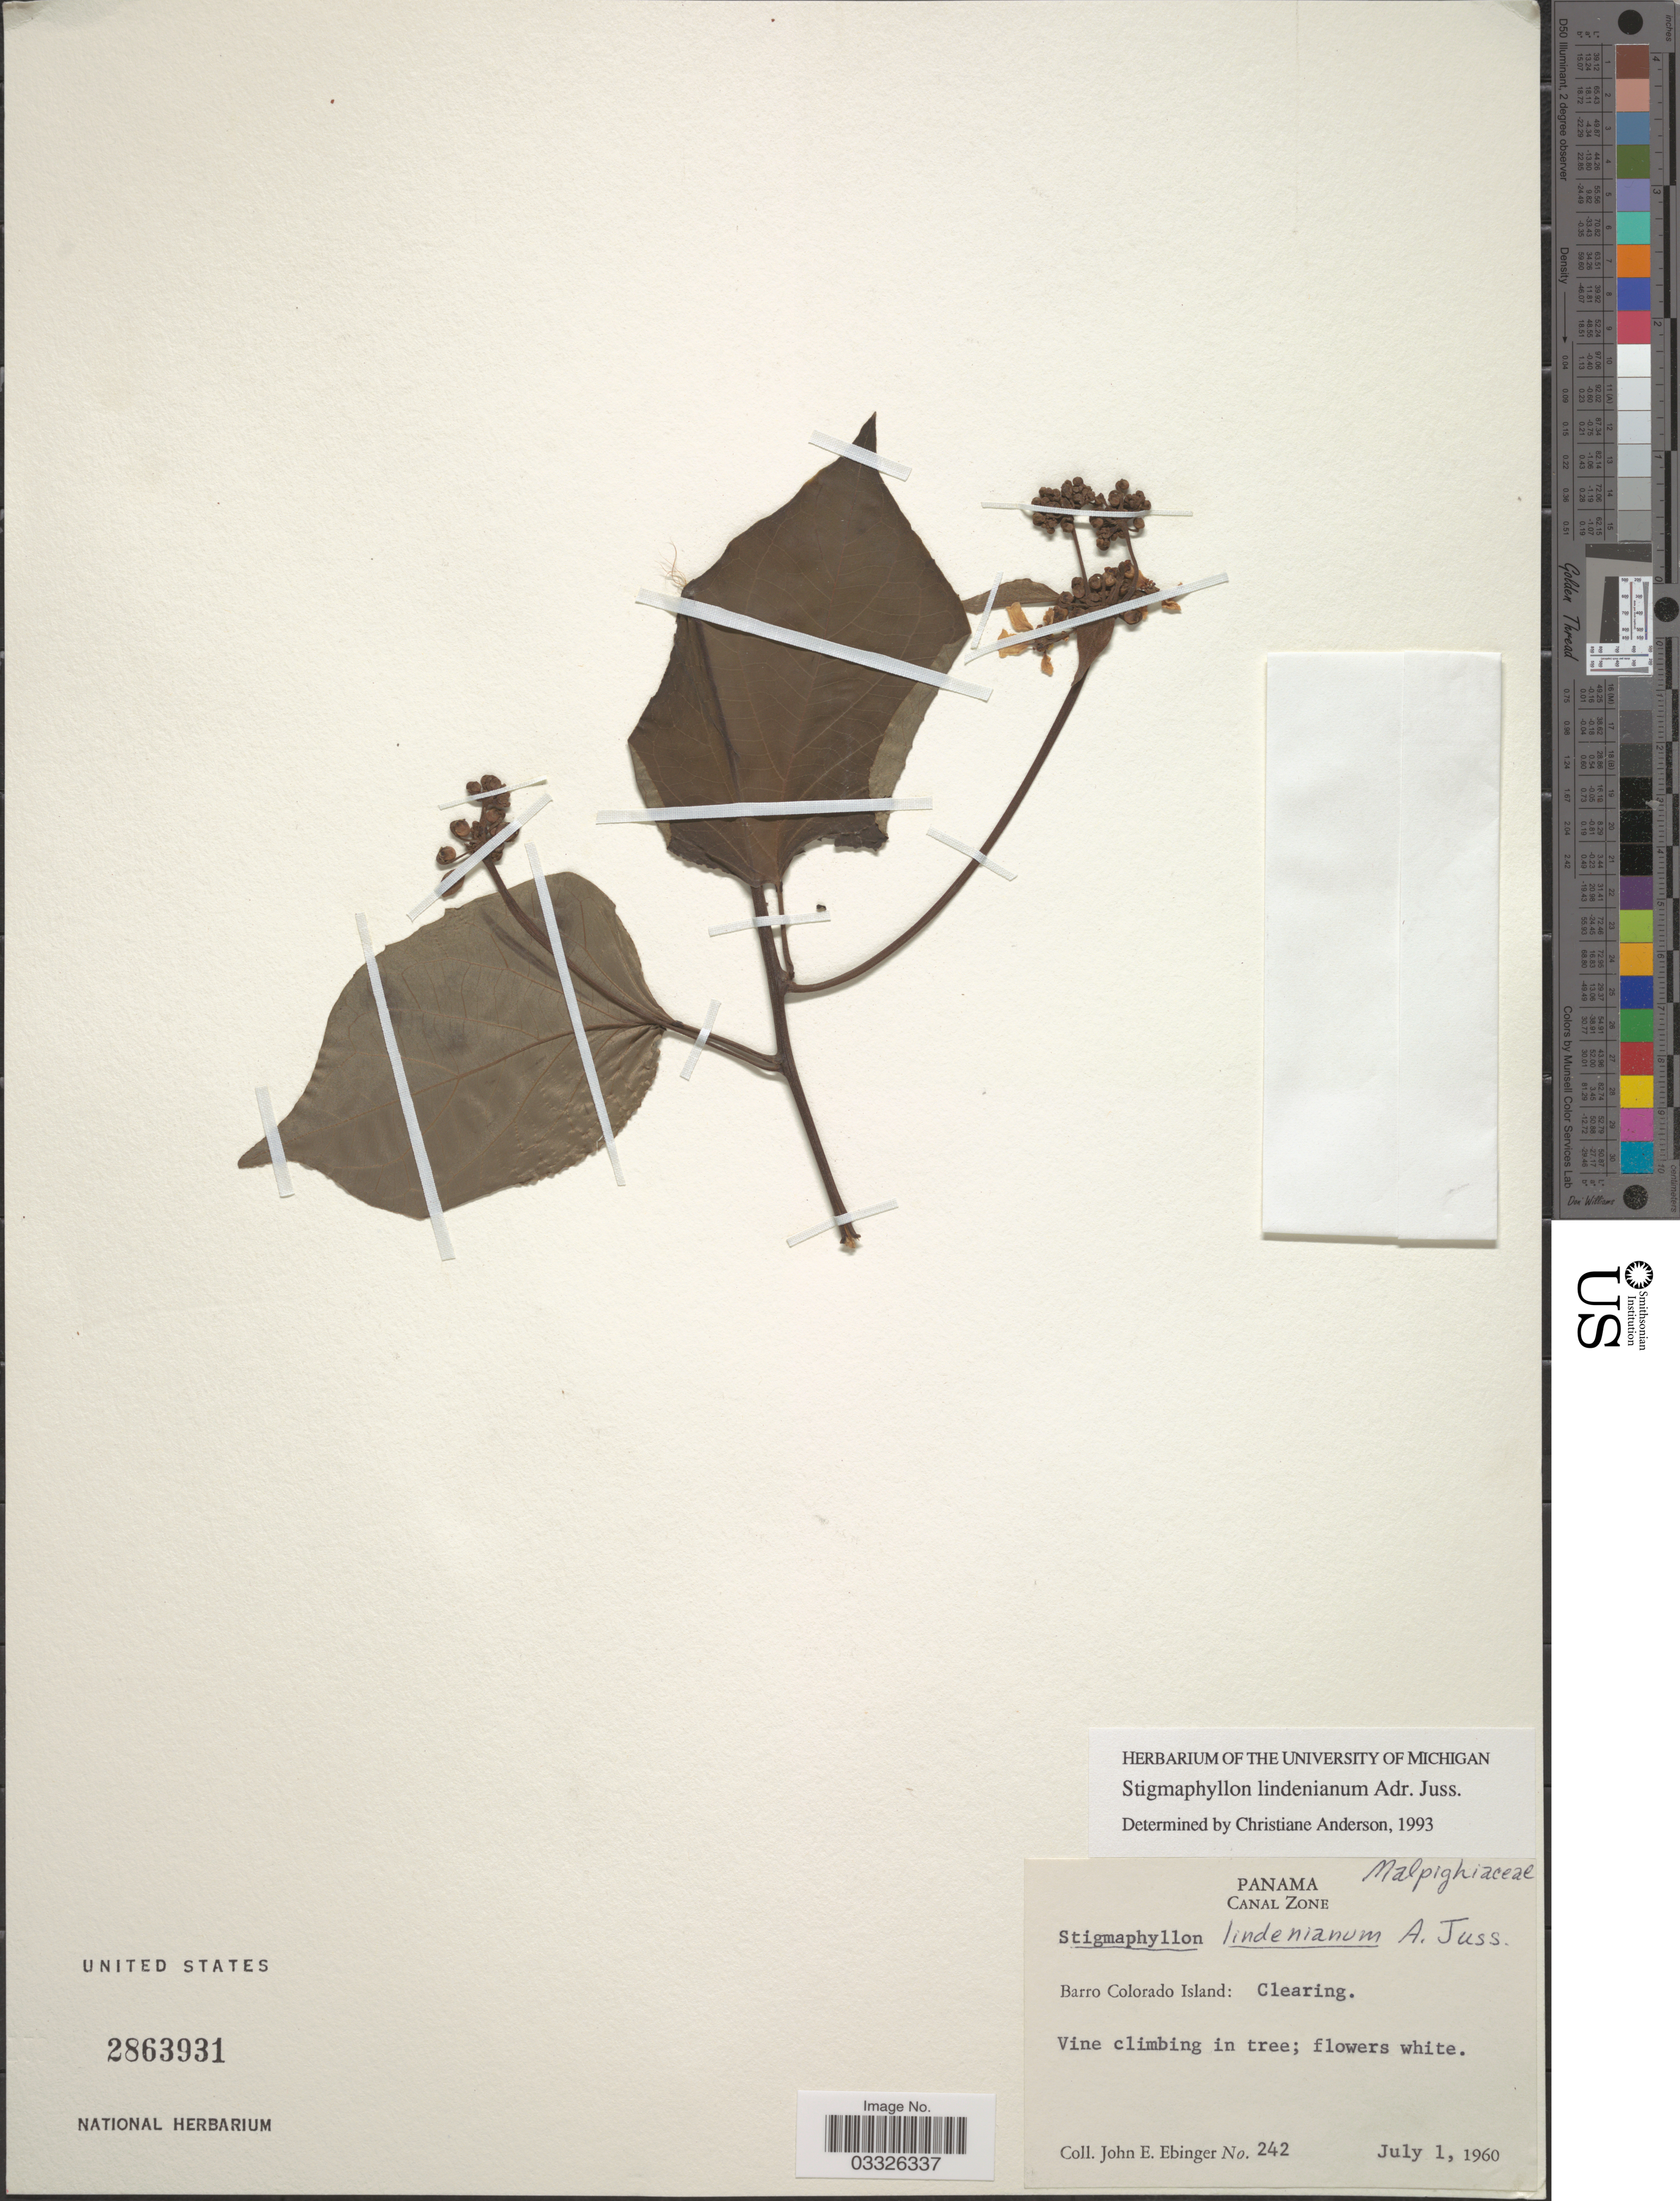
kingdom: Plantae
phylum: Tracheophyta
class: Magnoliopsida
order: Malpighiales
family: Malpighiaceae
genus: Stigmaphyllon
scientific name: Stigmaphyllon lindenianum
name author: A. Juss.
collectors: J. Ebinger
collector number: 242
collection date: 1960-07-01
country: Panama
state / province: Panamá Oeste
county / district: Canal Zone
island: Barro Colorado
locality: Canal Zone. Barro Colorado Island: Clearing.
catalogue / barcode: US 2863931